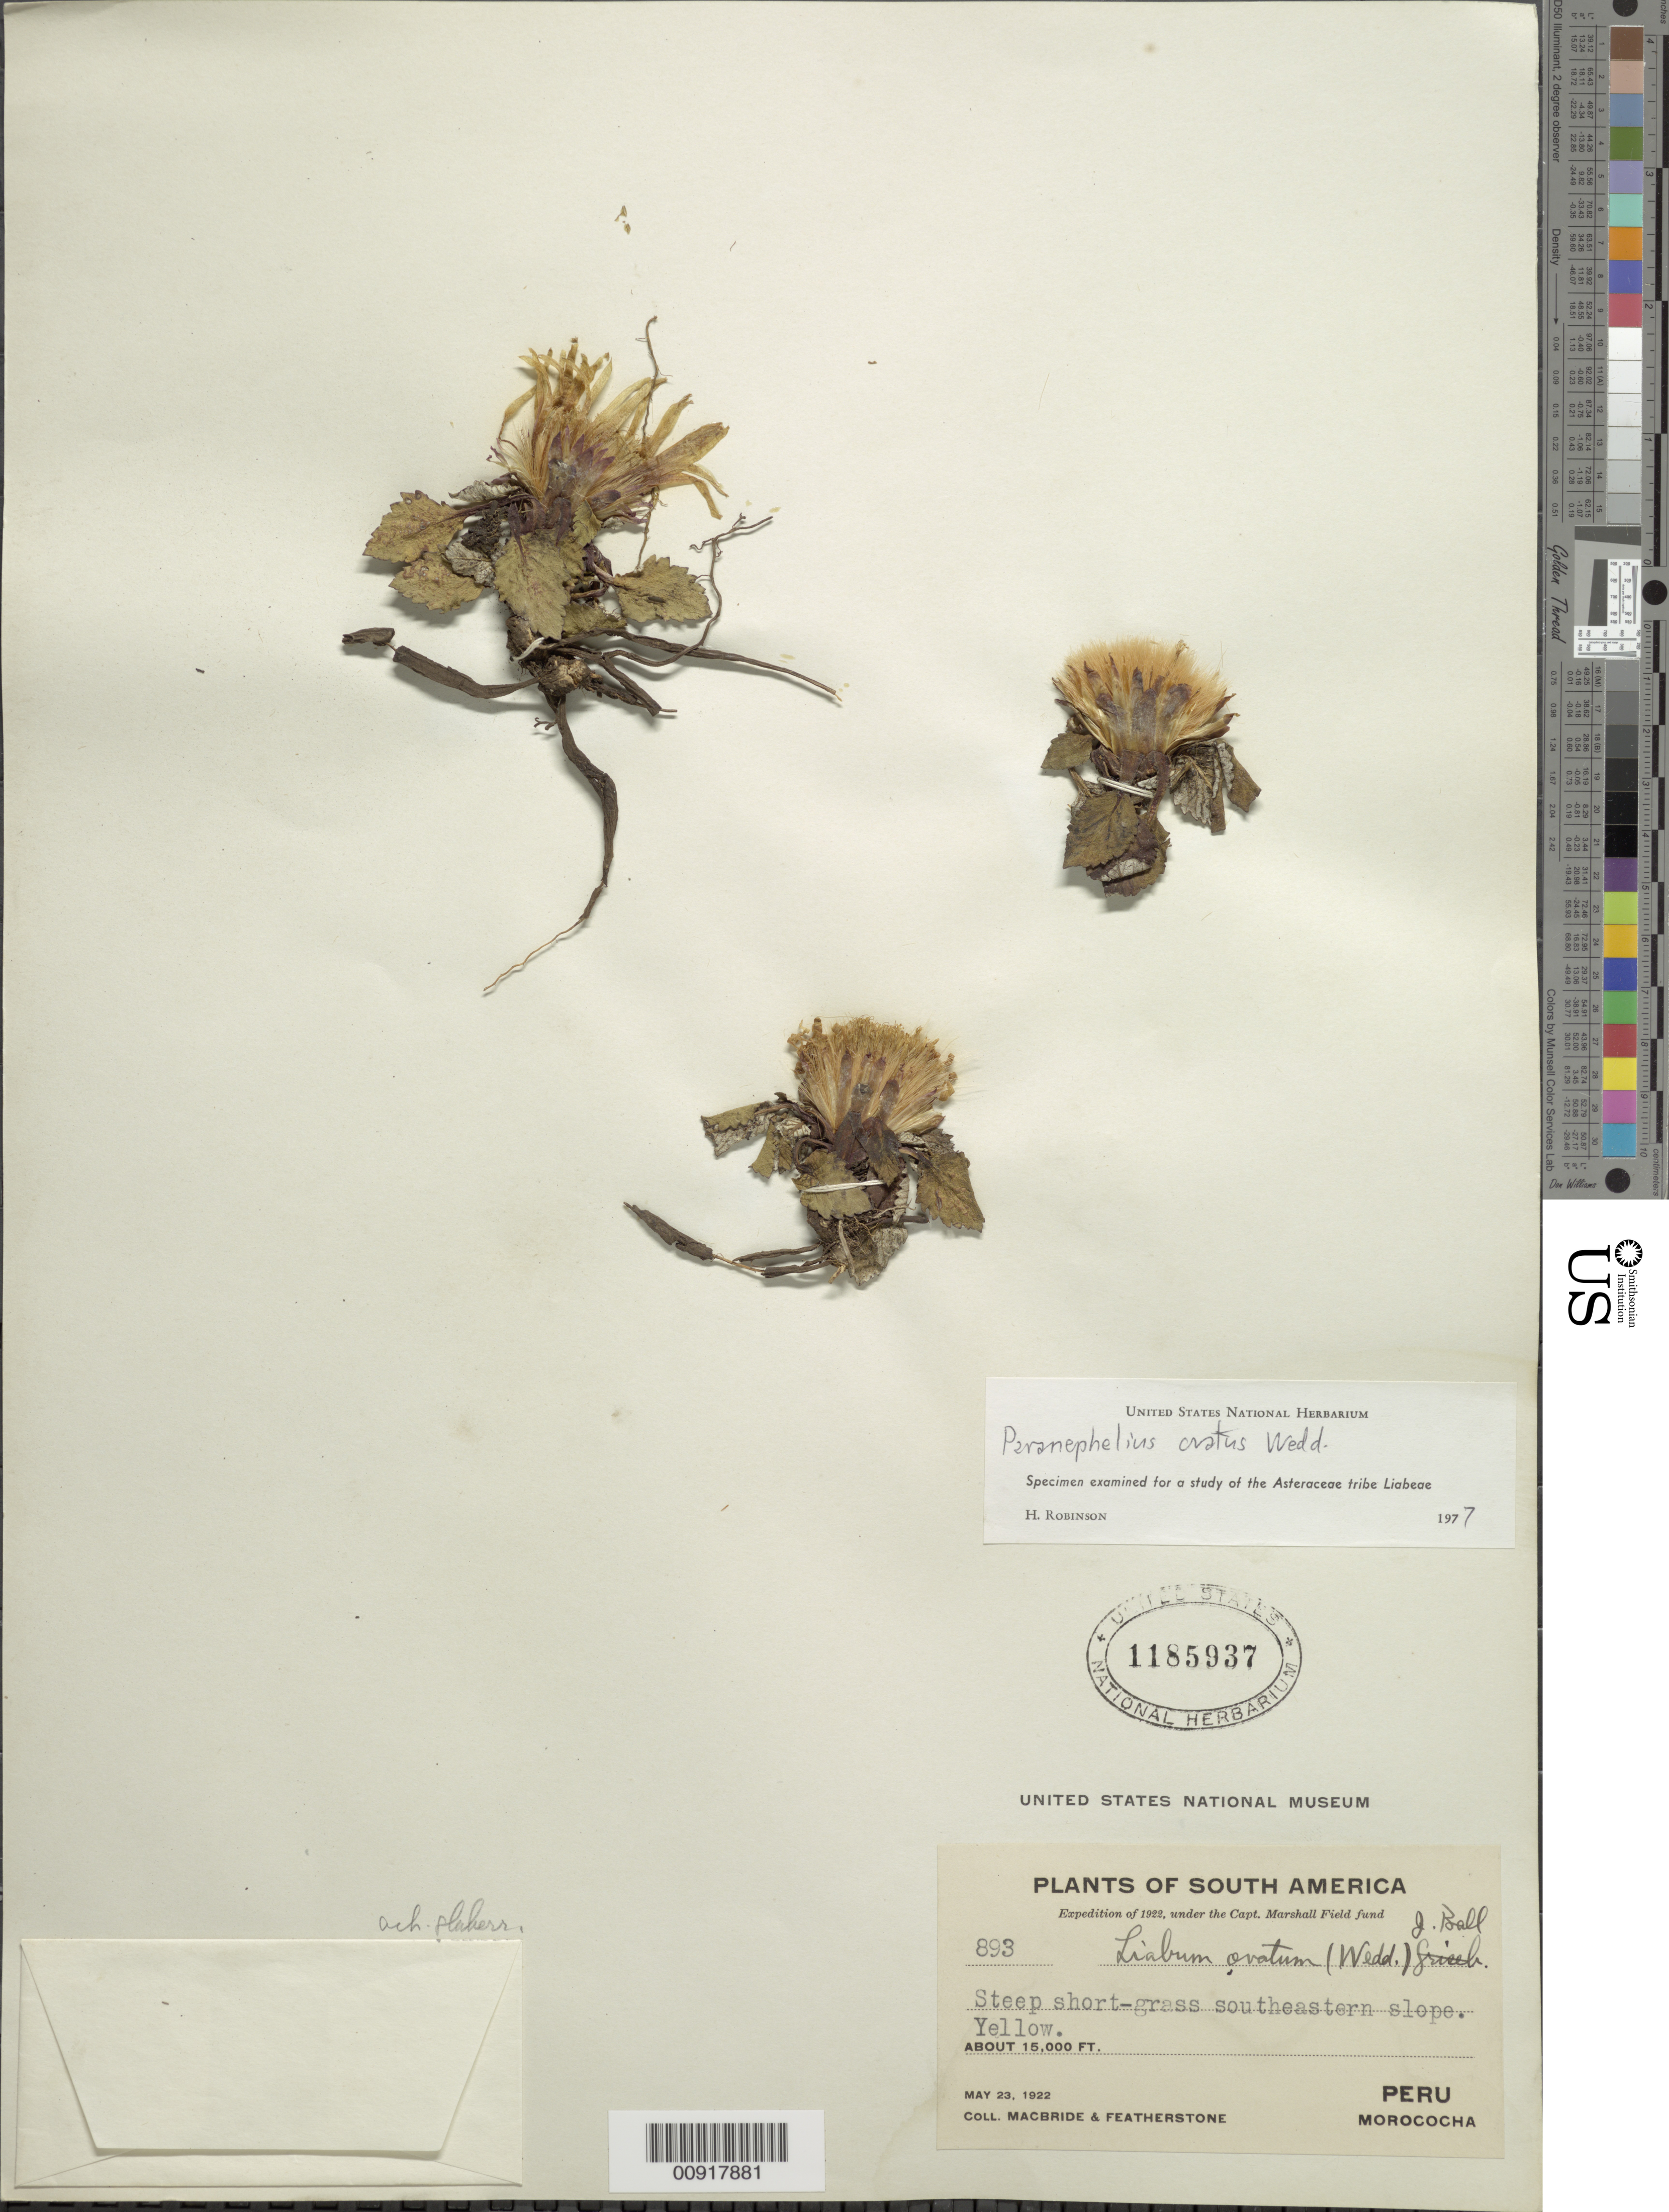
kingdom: Plantae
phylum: Tracheophyta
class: Magnoliopsida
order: Asterales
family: Asteraceae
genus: Paranephelius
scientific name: Paranephelius ovatus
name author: A. Gray ex Wedd.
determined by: Robinson, Harold E., (US)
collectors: J. F. Macbride & -. Featherstone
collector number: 893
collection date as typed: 23 May 1922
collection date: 1922-05-23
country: Peru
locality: Morococha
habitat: Steep short-grass SE slope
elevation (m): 4724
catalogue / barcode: US 1185937